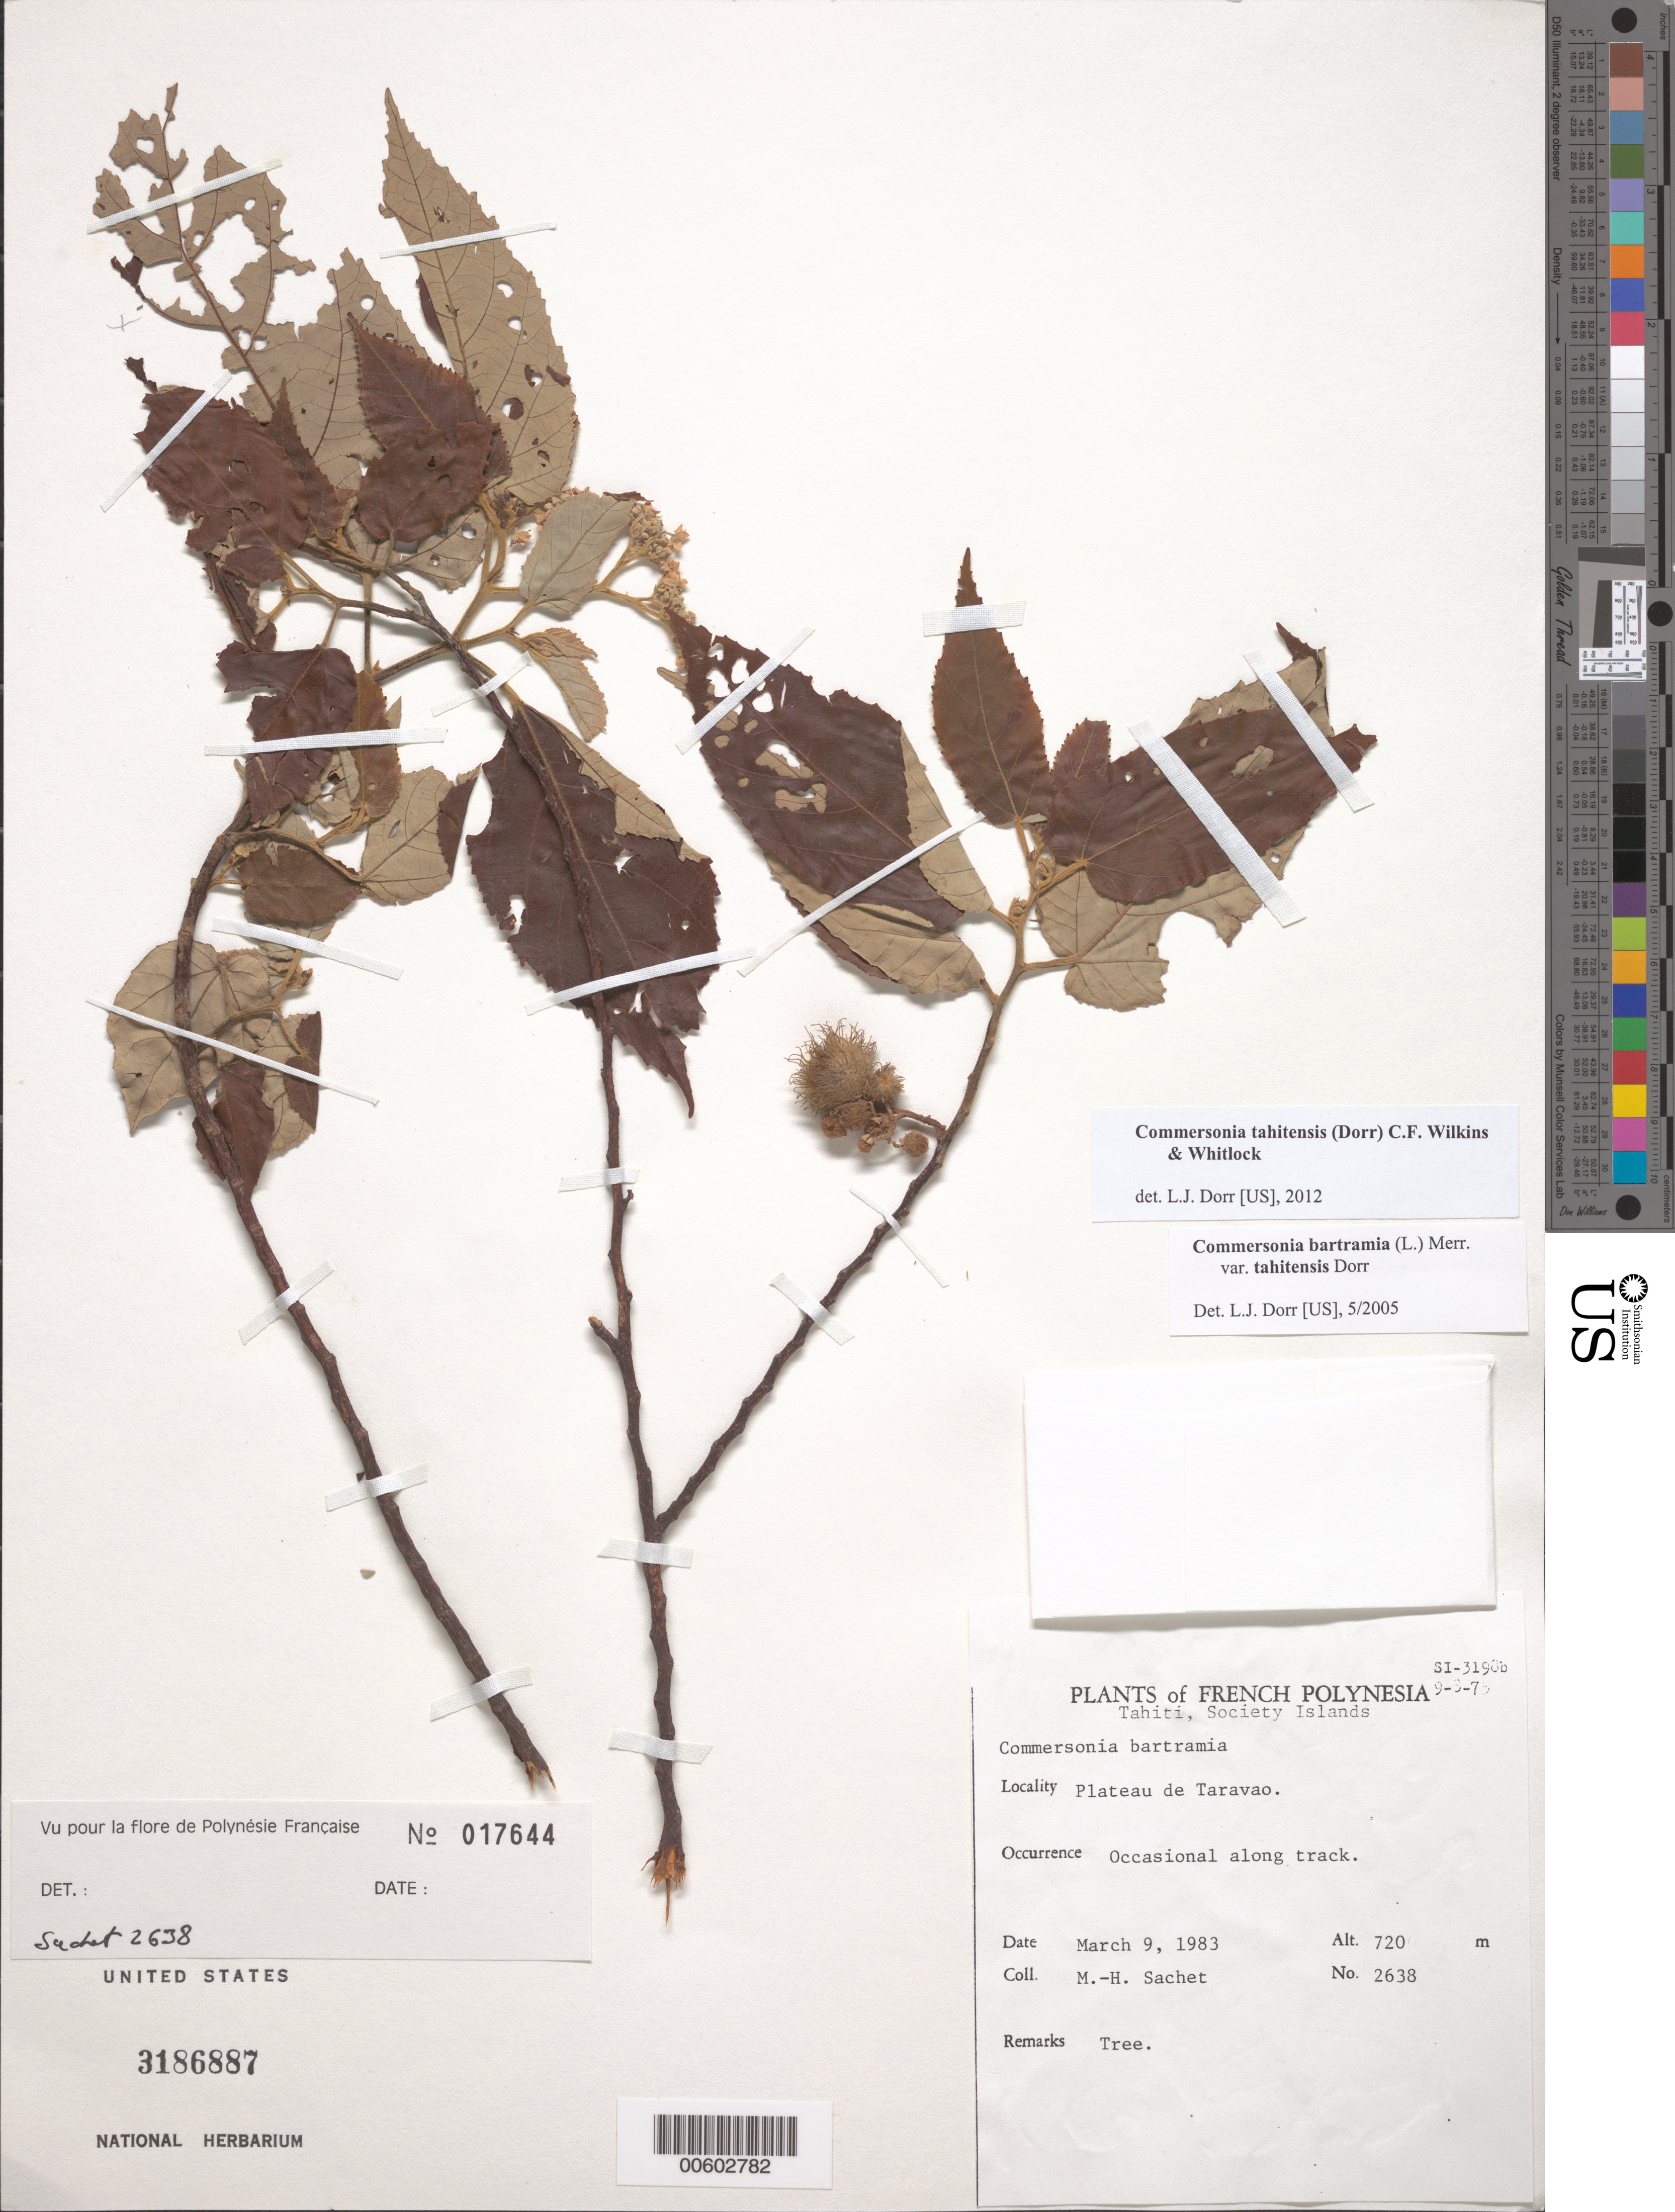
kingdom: Plantae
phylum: Tracheophyta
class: Magnoliopsida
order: Malvales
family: Malvaceae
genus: Commersonia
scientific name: Commersonia tahitensis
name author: (Dorr) C.F. Wilkins & Whitlock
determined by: Dorr, L. J., (BOT), Smithsonian Institution - National Museum of Natural History (UNITED STATES)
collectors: M.-H. Sachet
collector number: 2638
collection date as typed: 09 Mar 1983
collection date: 1983-03-09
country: French Polynesia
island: Tahiti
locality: Society Is. Plateau de Taravao [Society Is.]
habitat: Occasional along track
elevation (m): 720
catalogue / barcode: US 3186887